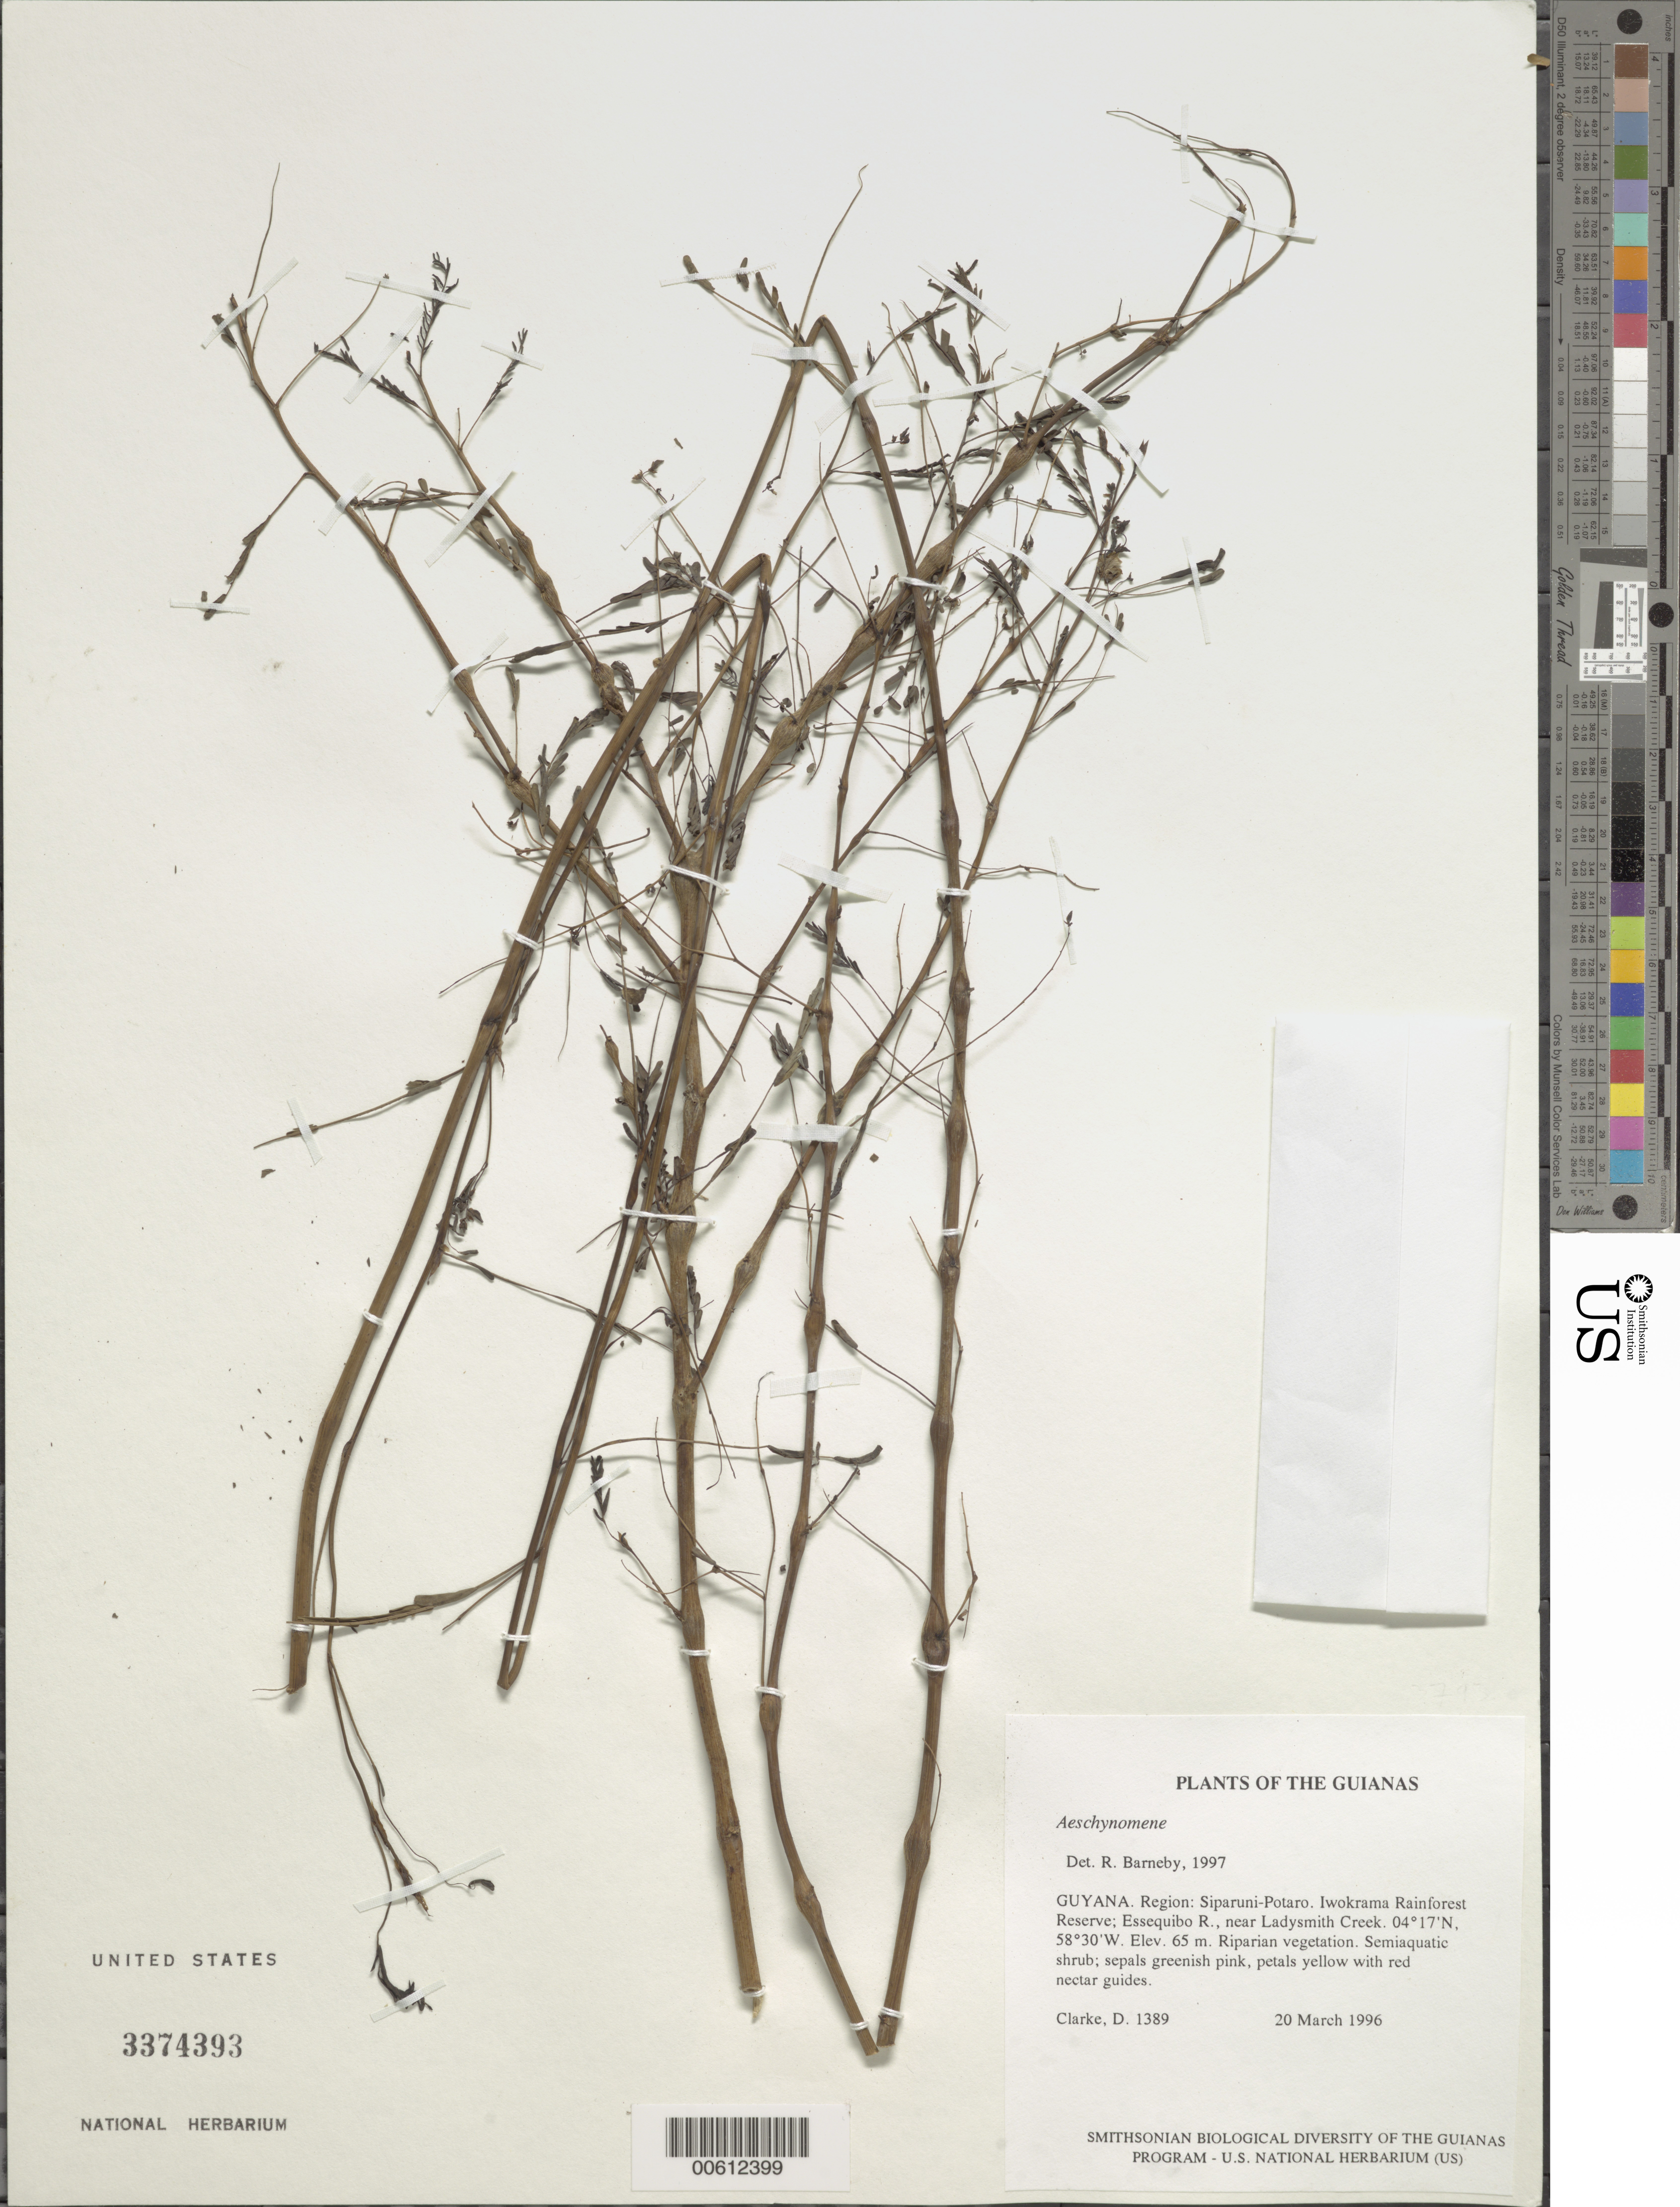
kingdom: Plantae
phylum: Tracheophyta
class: Magnoliopsida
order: Fabales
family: Fabaceae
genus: Aeschynomene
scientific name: Aeschynomene sensitiva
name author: Sw.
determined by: Antunes, L.L.C.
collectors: H. D. Clarke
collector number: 1389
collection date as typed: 20 March 1996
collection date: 1996-03-20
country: Guyana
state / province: Potaro-Siparuni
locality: Iwokrama Rainforest Reserve; Essequibo R., near Ladysmith Creek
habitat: Riparian vegetation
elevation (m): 65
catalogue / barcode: US 3374393